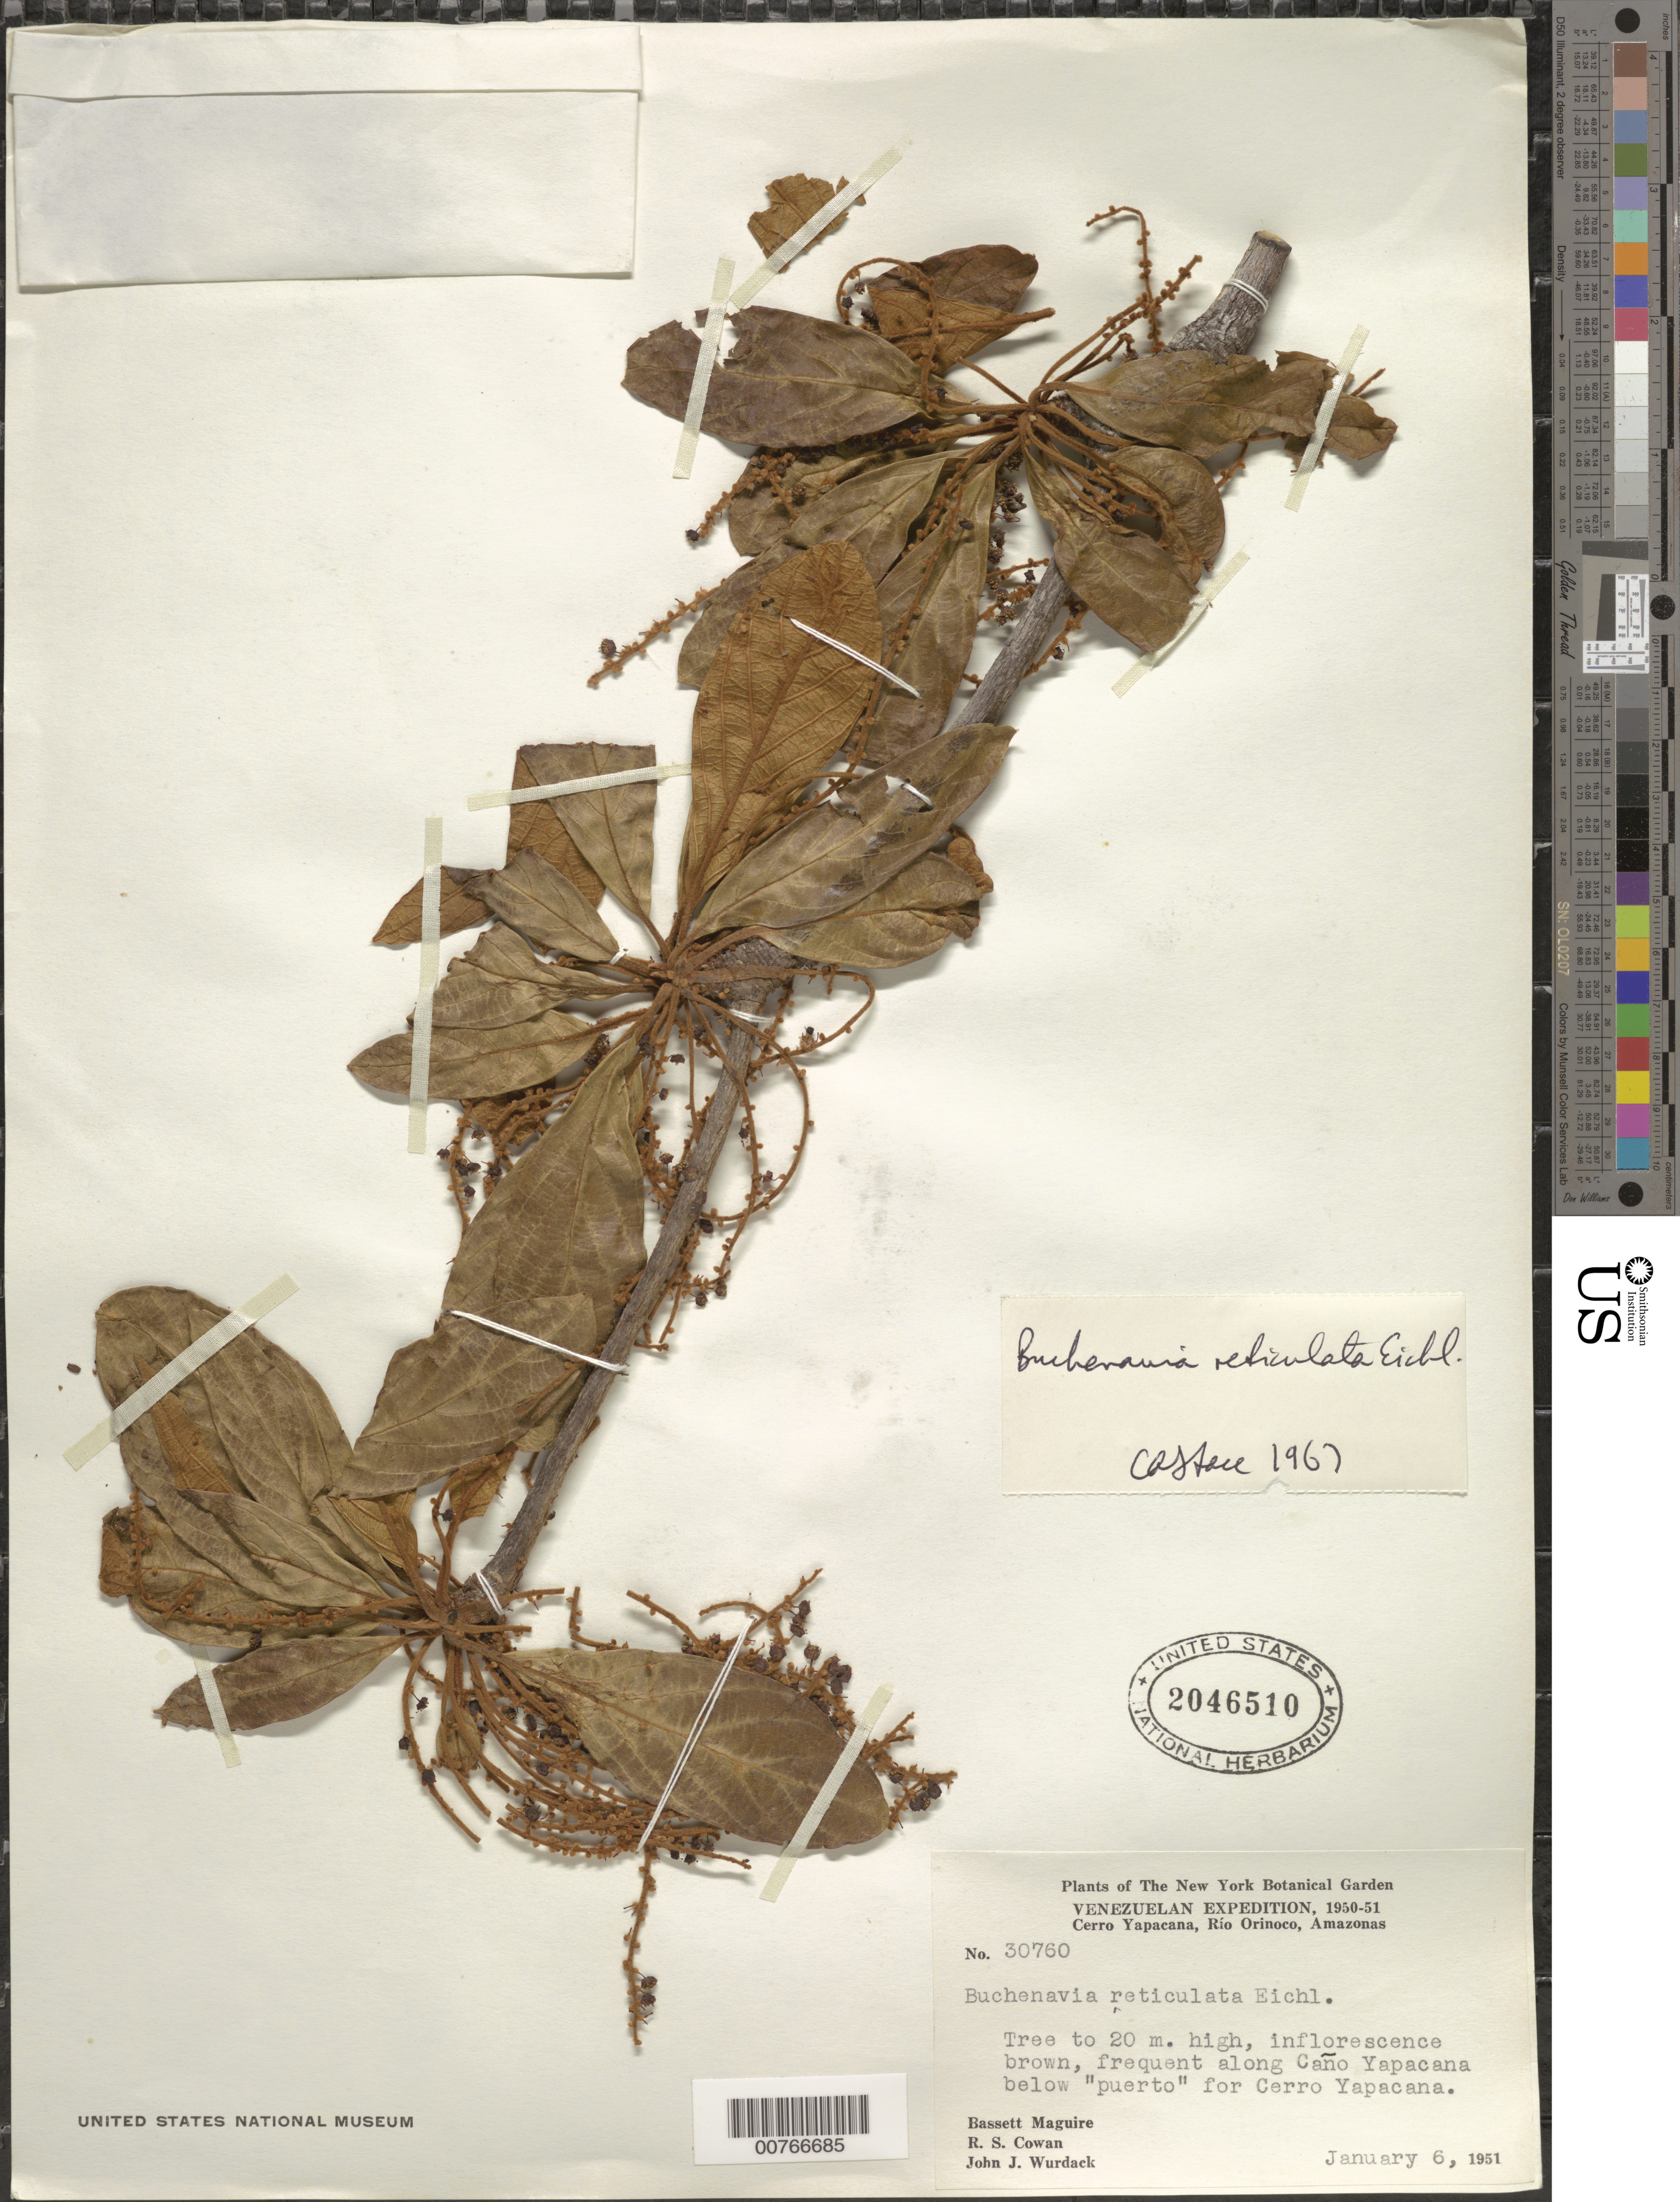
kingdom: Plantae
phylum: Tracheophyta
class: Magnoliopsida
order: Myrtales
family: Combretaceae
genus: Terminalia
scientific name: Terminalia pulcherrima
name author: (Exell & Stace) Gere & Boatwr.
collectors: B. Maguire, R. S. Cowan & J. J. Wurdack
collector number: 30760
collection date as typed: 6-Jan-51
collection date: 1951-01-06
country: Venezuela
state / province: Amazonas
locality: Caño Yapacána, below puerto for Cerro Yapacána, Río Orinoco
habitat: Along caño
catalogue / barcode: US 2046510